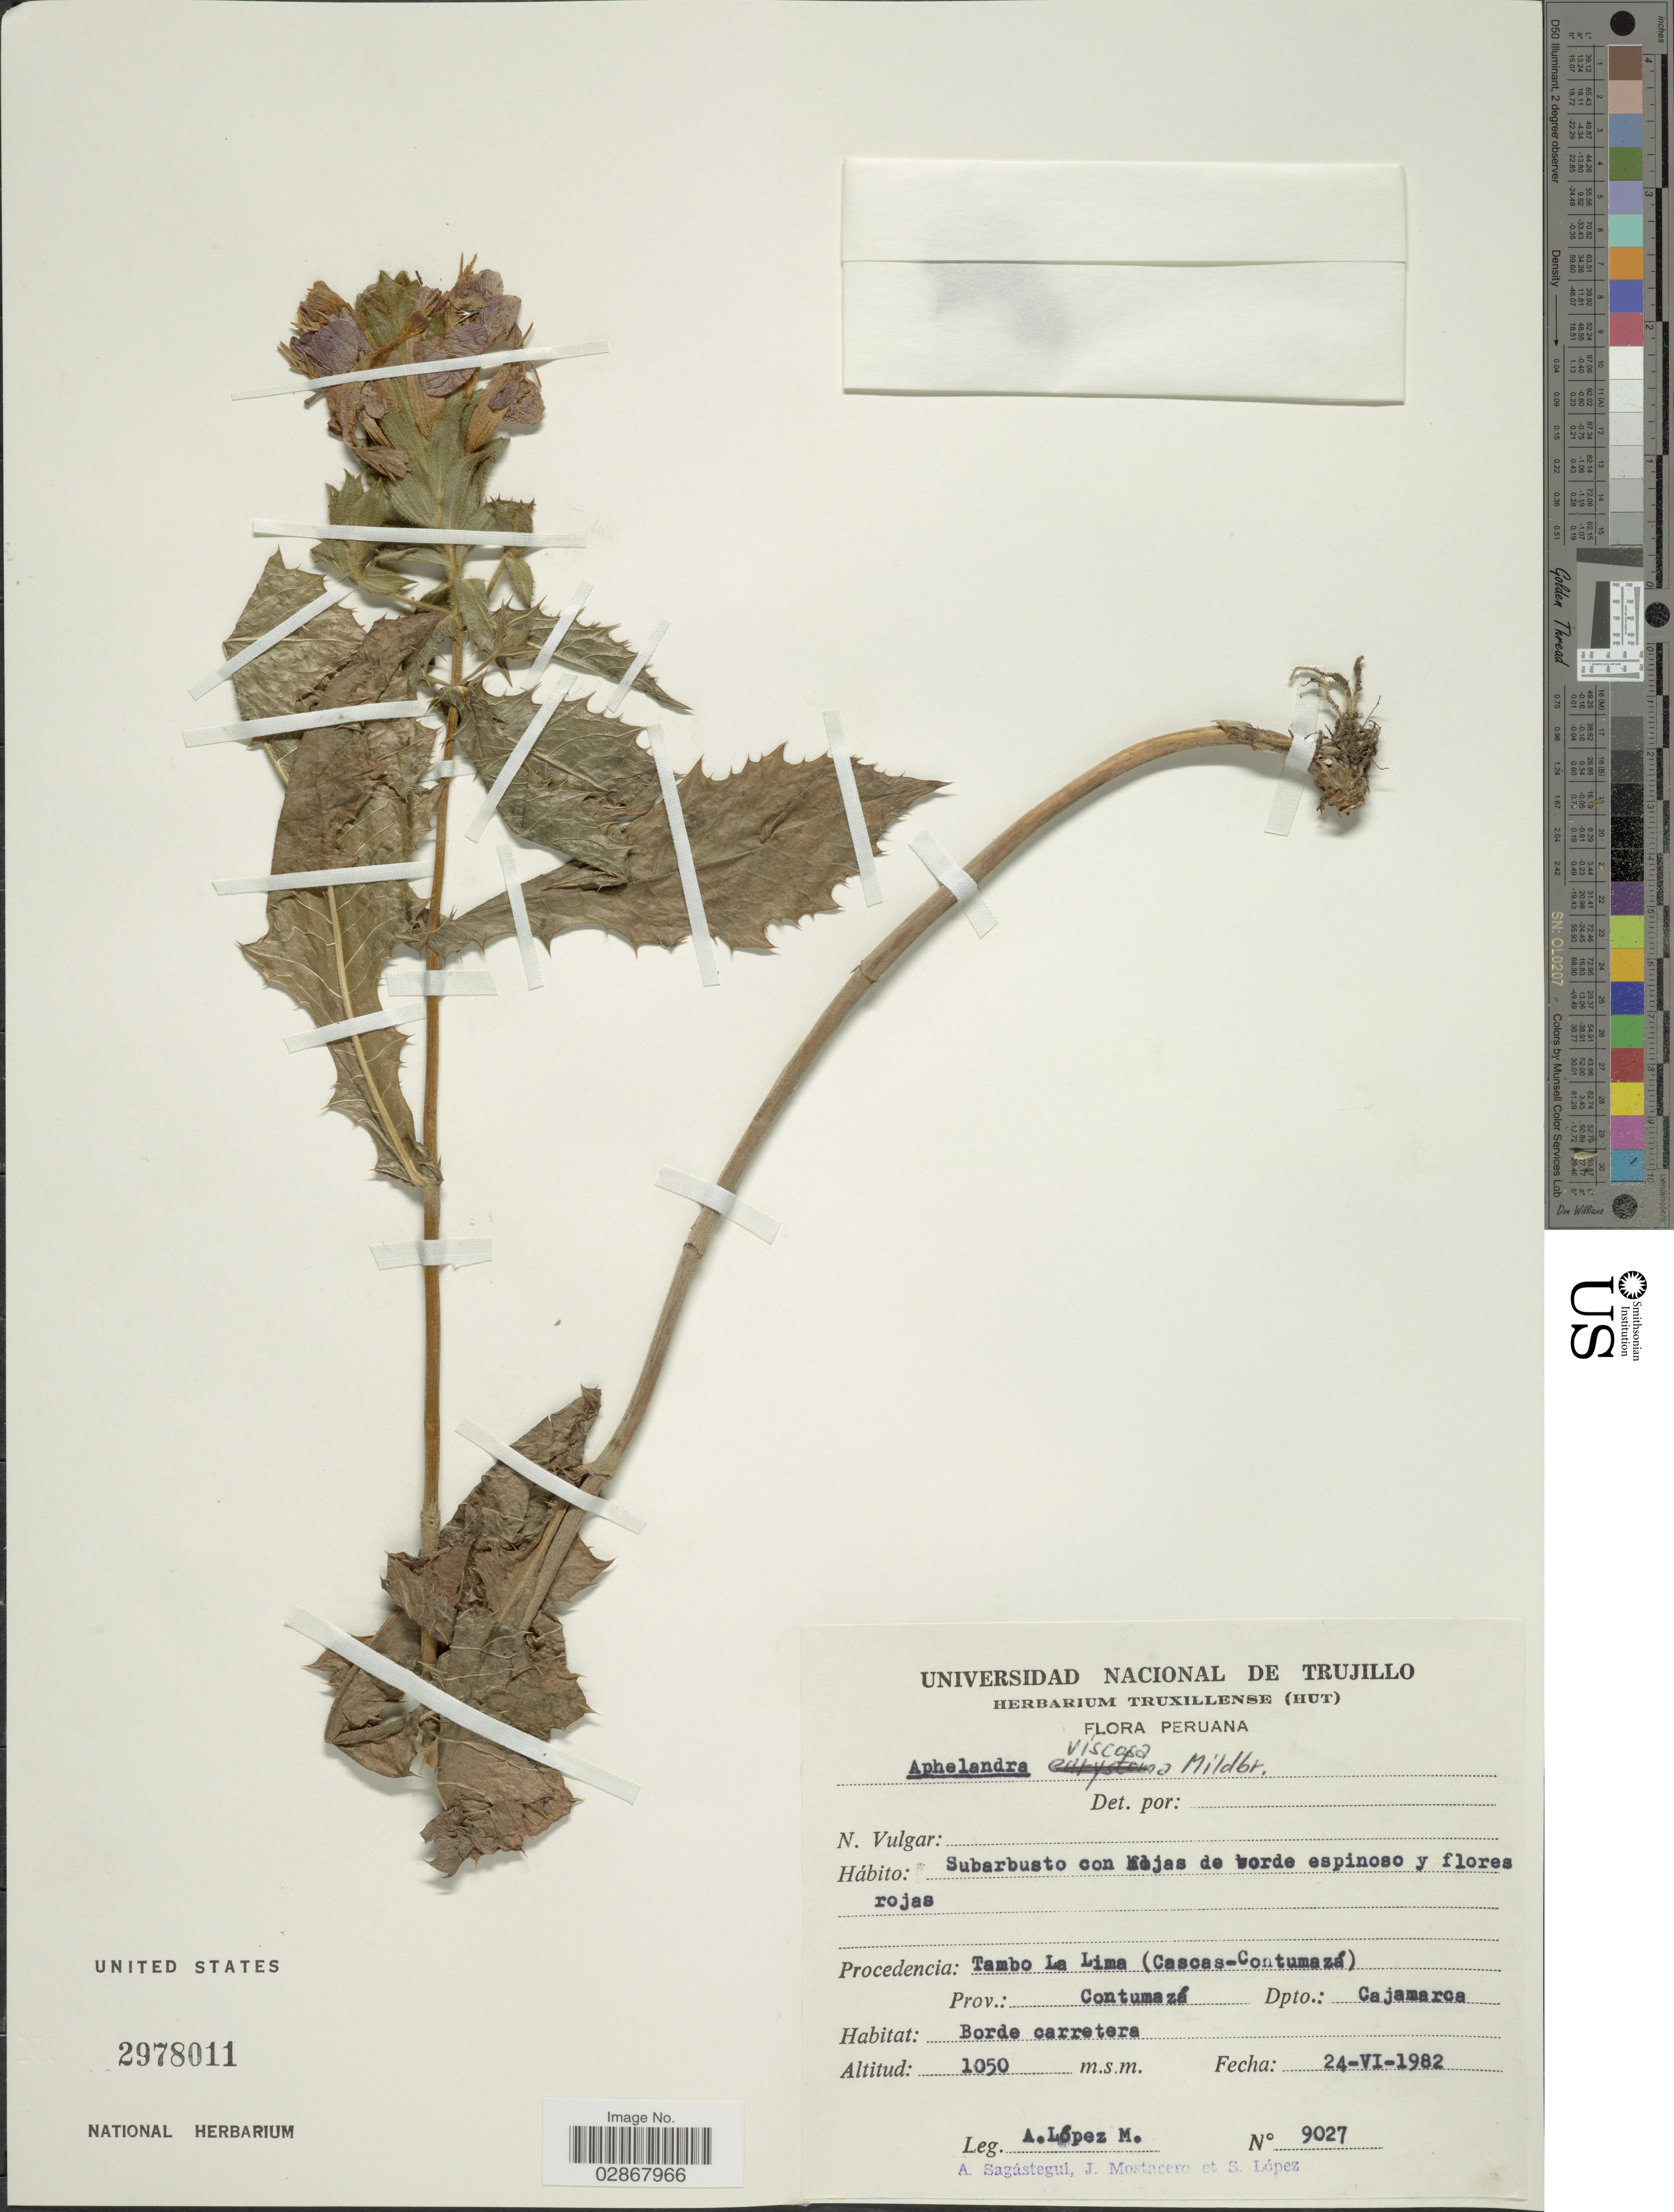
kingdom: Plantae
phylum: Tracheophyta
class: Magnoliopsida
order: Lamiales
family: Acanthaceae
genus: Aphelandra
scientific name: Aphelandra viscosa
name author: Mildbr.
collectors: A. López M., A. Sagastegui, J. Mostacero & S. Lopez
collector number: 9027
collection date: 1982-06-24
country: Peru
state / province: Cajamarca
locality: Procedencia: Tambo La Lima (Cascas-Contumazá). Prov.: Contumazá. Dpto.: Cajamarca.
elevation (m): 1050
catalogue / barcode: US 2978011